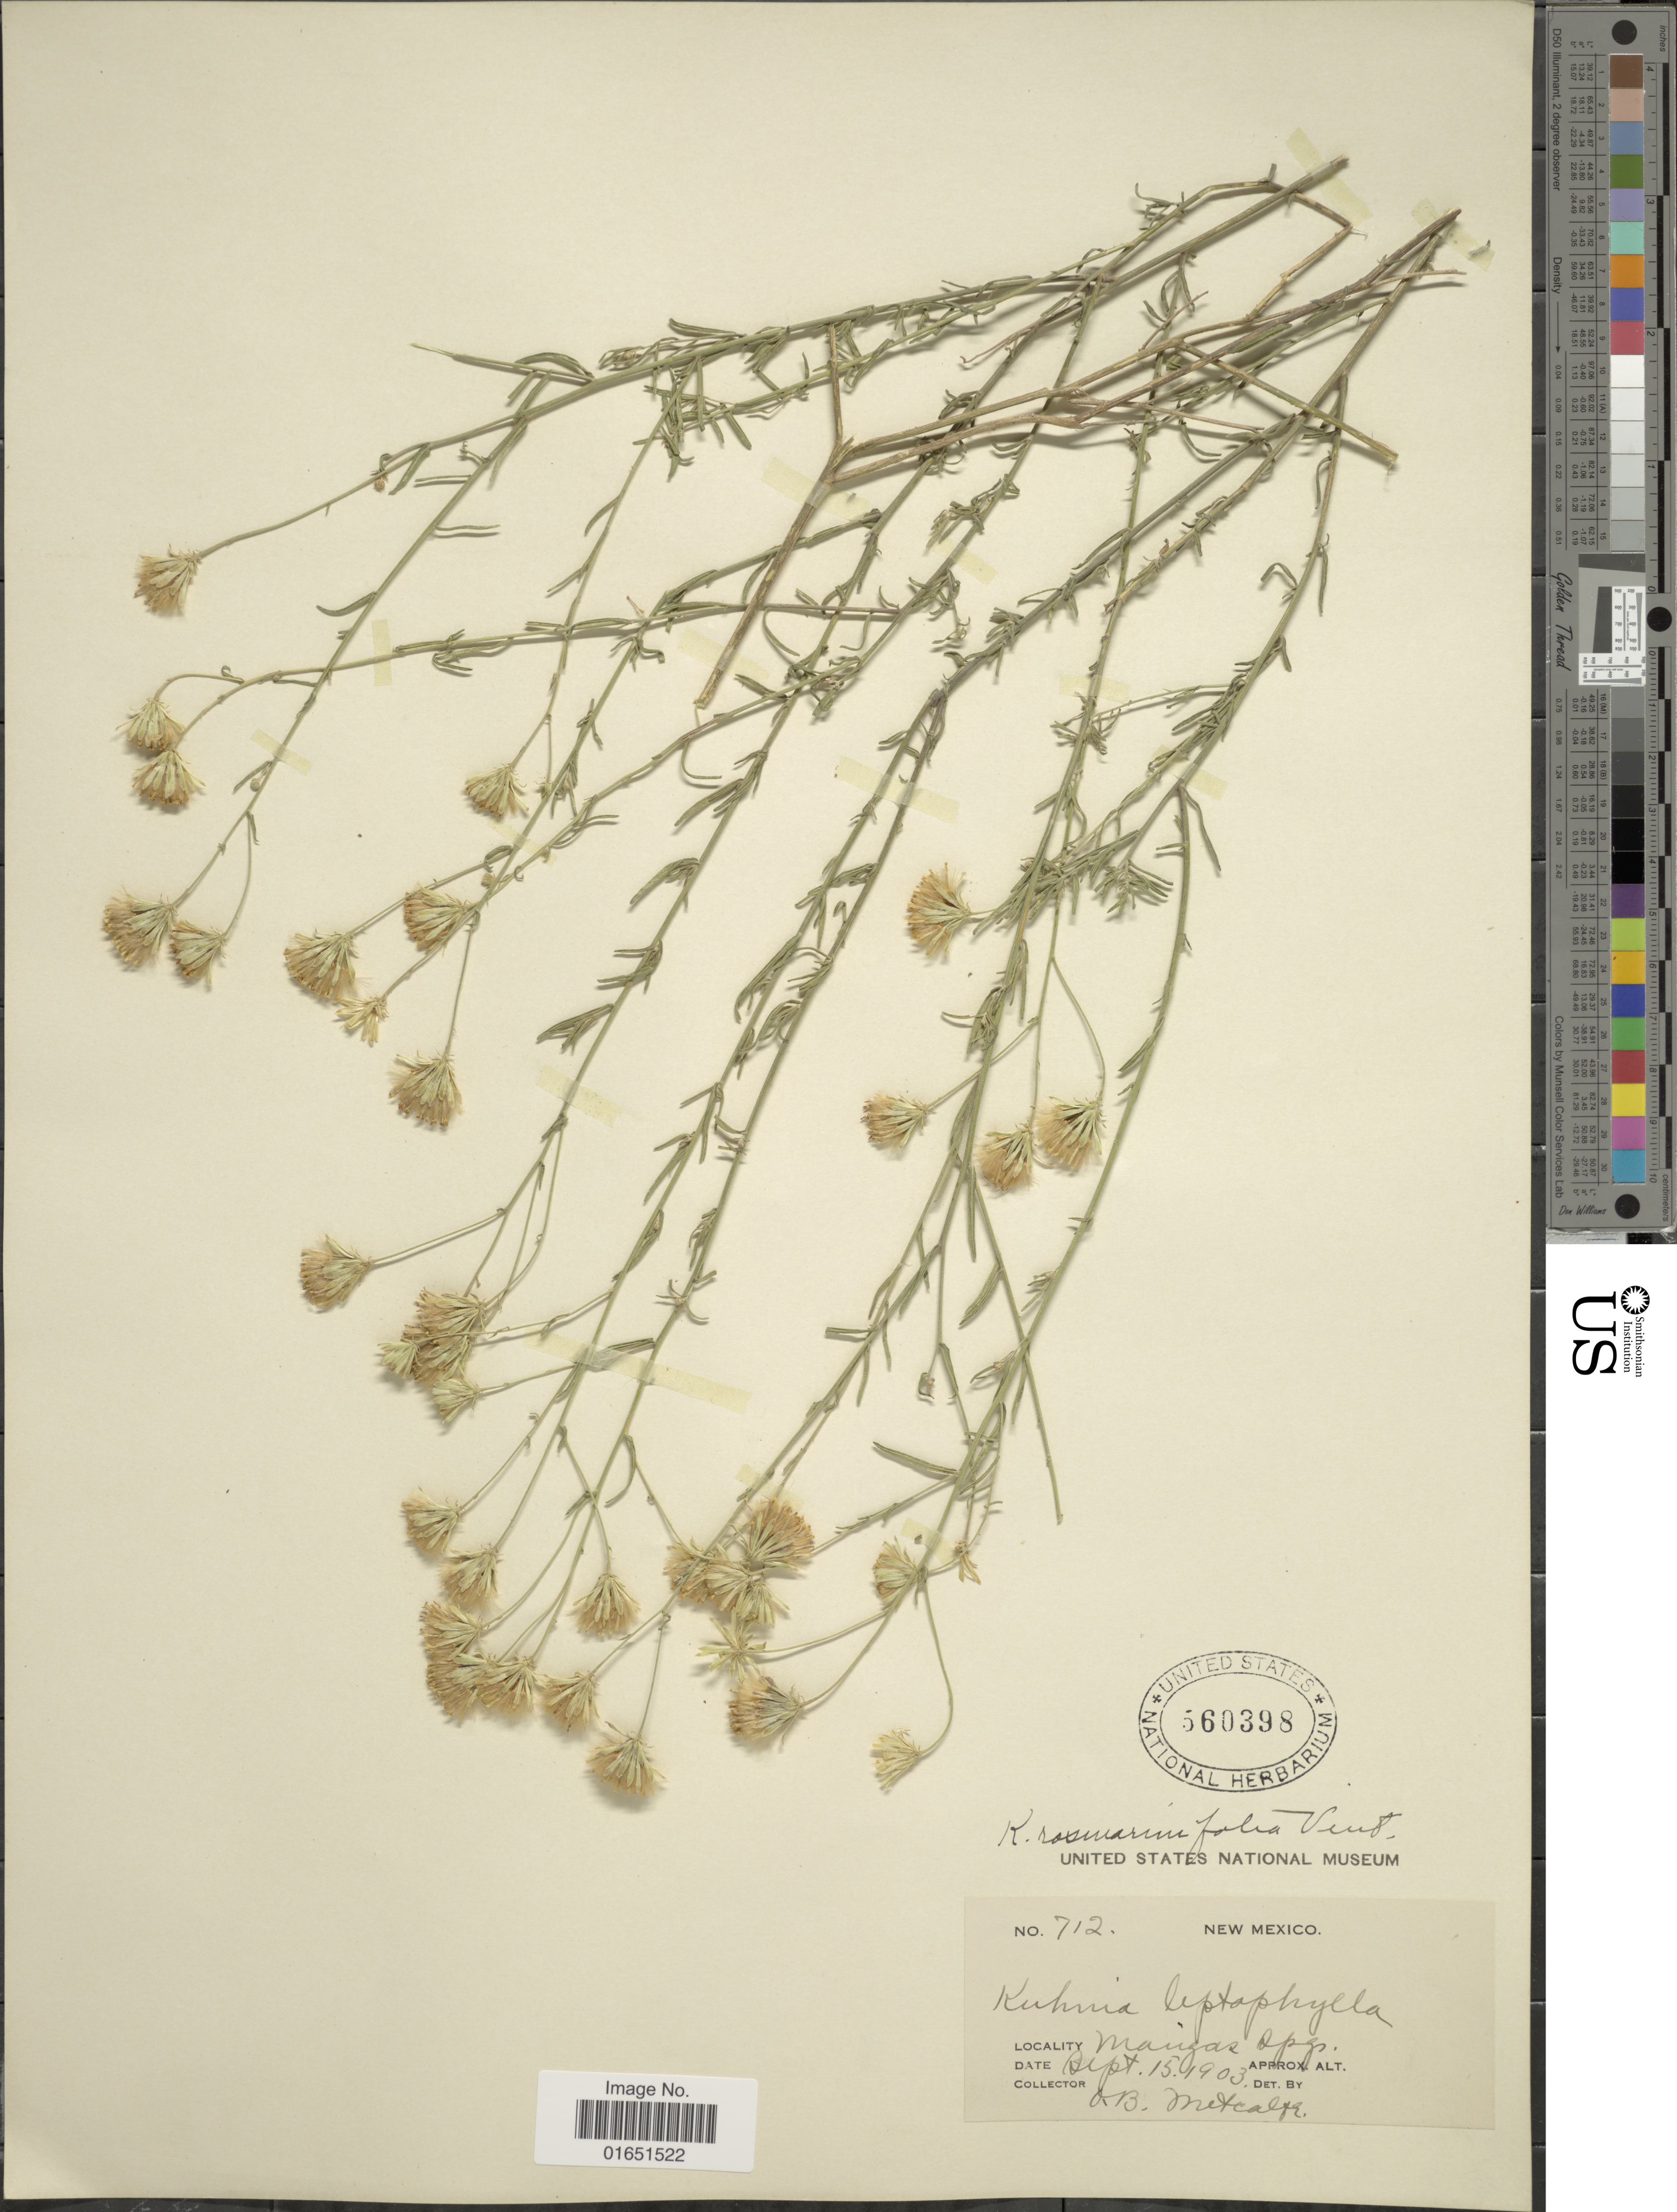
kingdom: Plantae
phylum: Tracheophyta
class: Magnoliopsida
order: Asterales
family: Asteraceae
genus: Brickellia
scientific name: Brickellia rosmarinifolia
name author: (Vent.) W.A. Weber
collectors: O. B. Metcalfe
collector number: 712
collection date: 1903-09-15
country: United States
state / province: New Mexico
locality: Mangas Spgs.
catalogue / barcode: US 560398